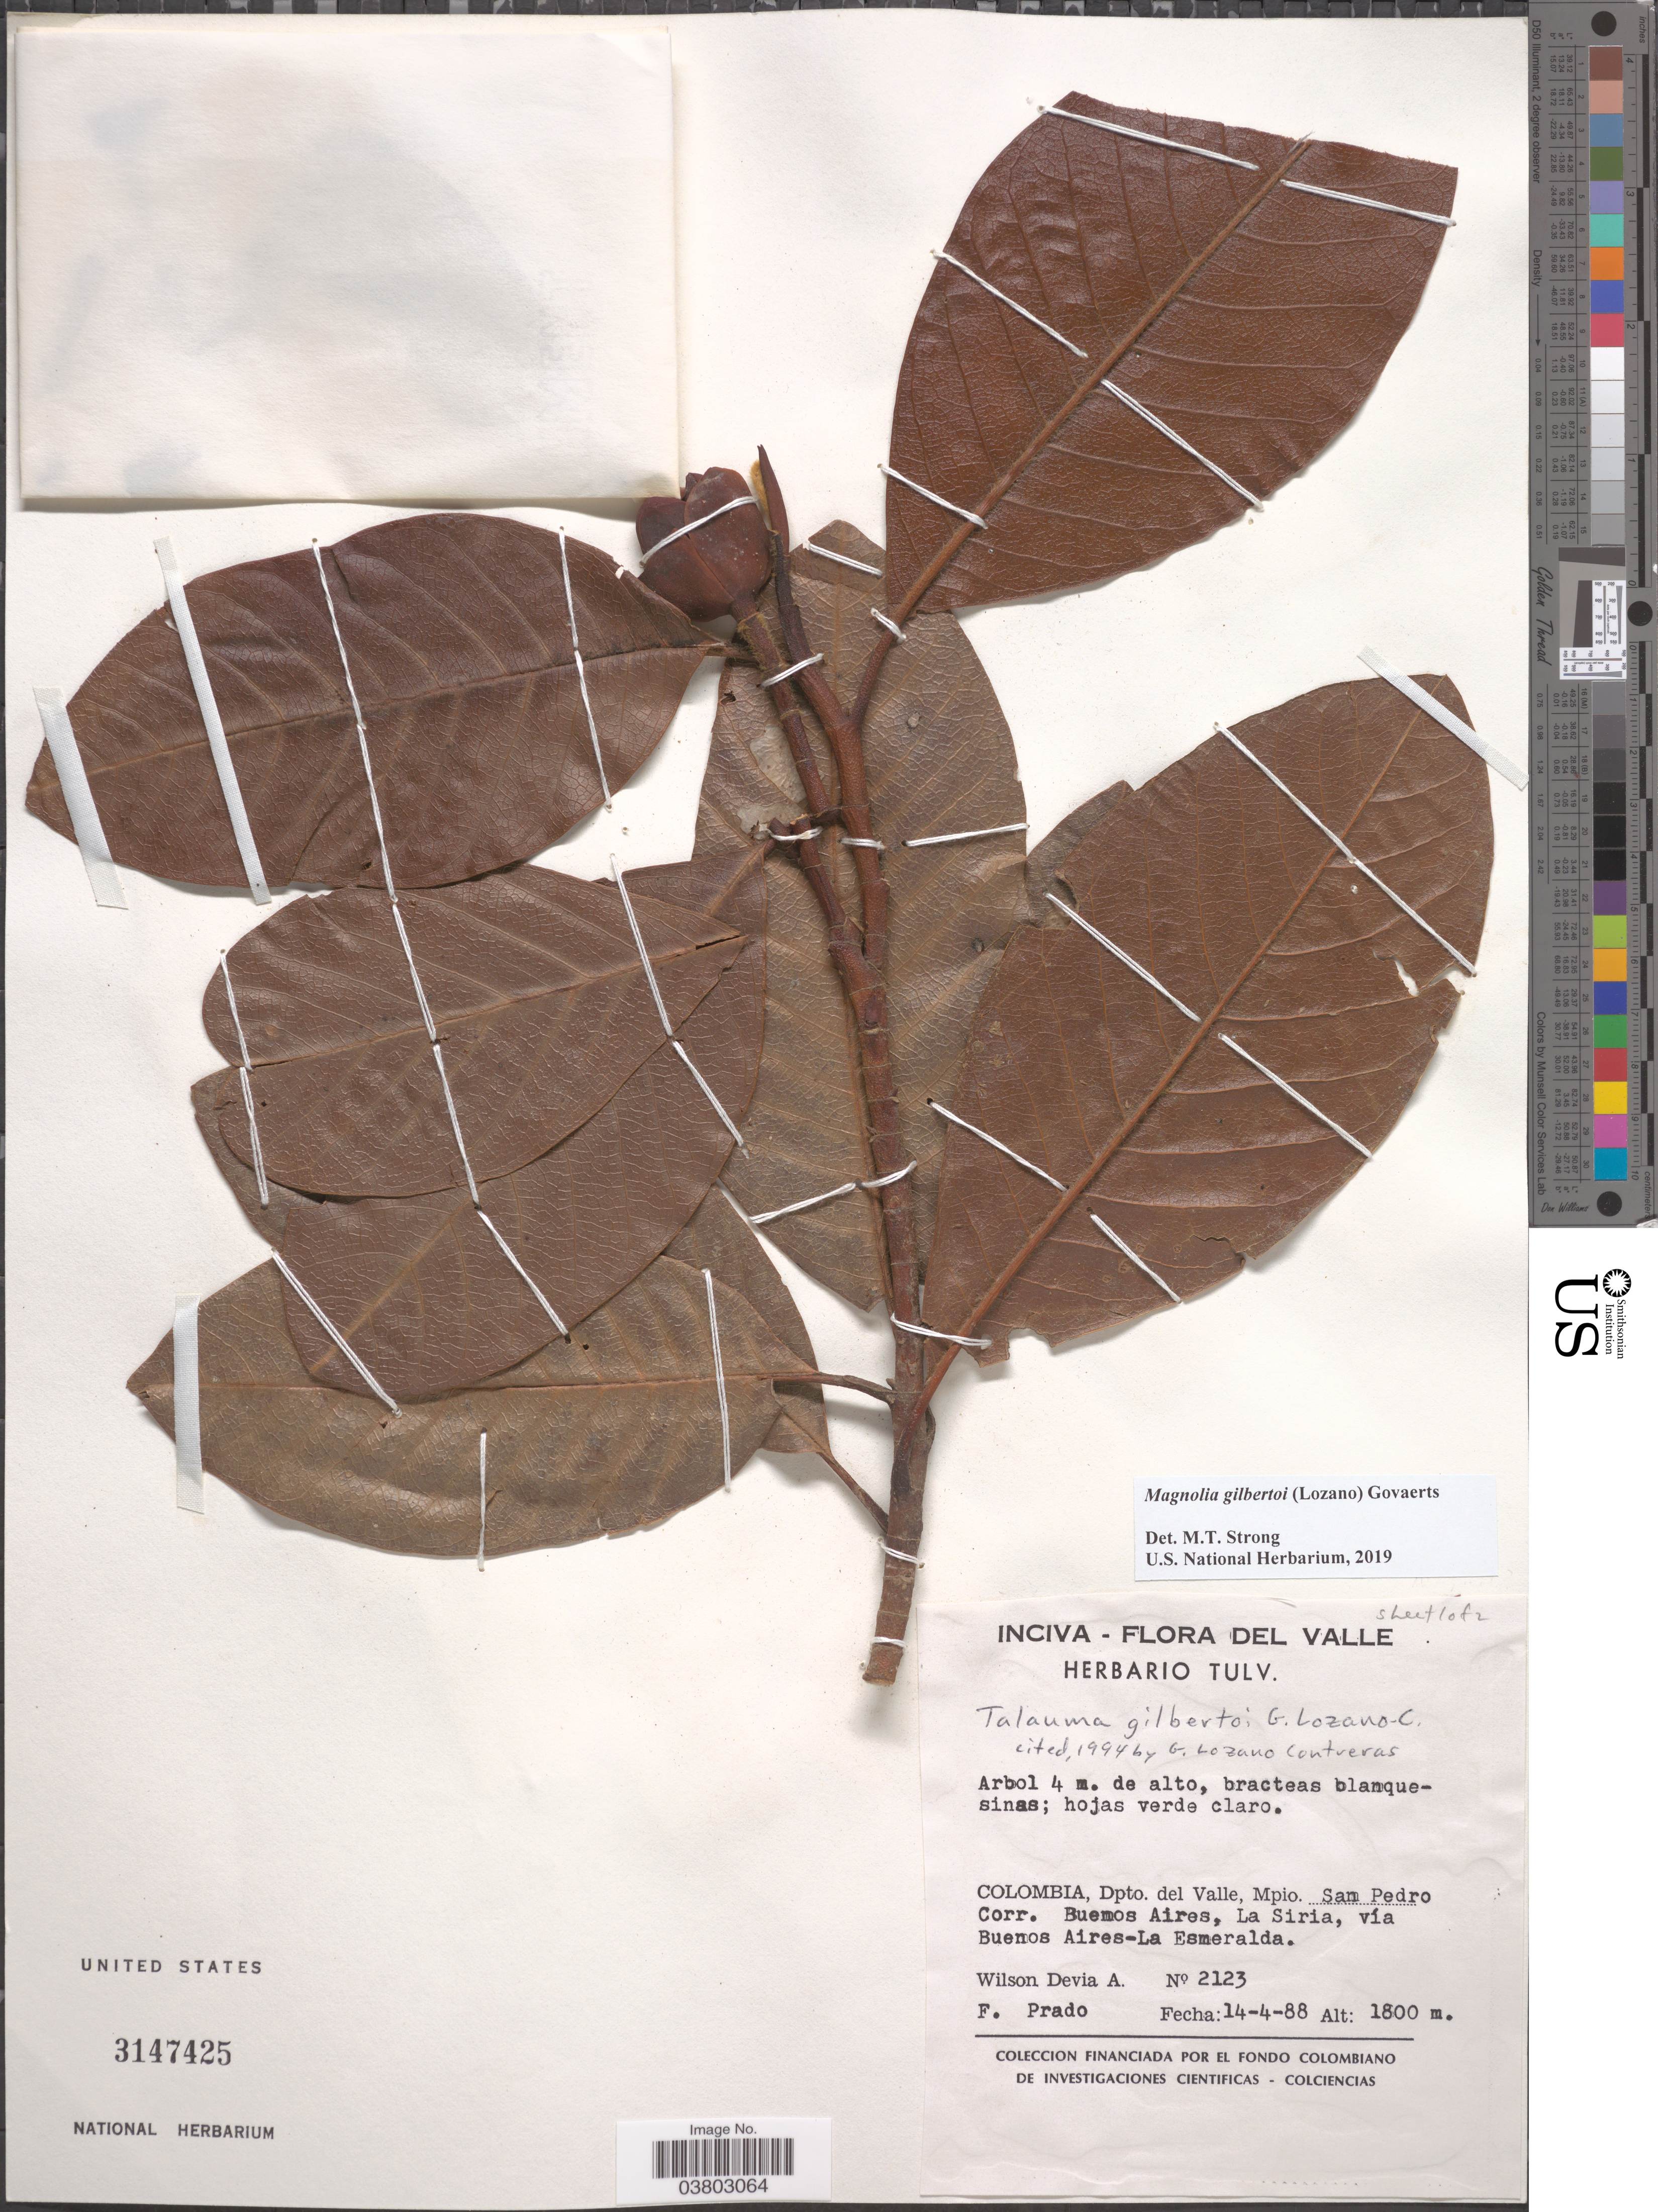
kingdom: Plantae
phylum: Tracheophyta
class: Magnoliopsida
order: Magnoliales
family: Magnoliaceae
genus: Magnolia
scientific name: Magnolia gilbertoi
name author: (Lozano) Govaerts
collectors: W. Devia A. & F. Prado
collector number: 2123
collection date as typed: Transcribed d/m/y: 14/4/88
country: Colombia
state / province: Valle del Cauca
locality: Dpto. del Valle, Mpio. San Pedro Corr. Buenos Aires, La Siria, vía Buenos Aires-La Esmeralda.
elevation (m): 1800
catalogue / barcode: US 3147425